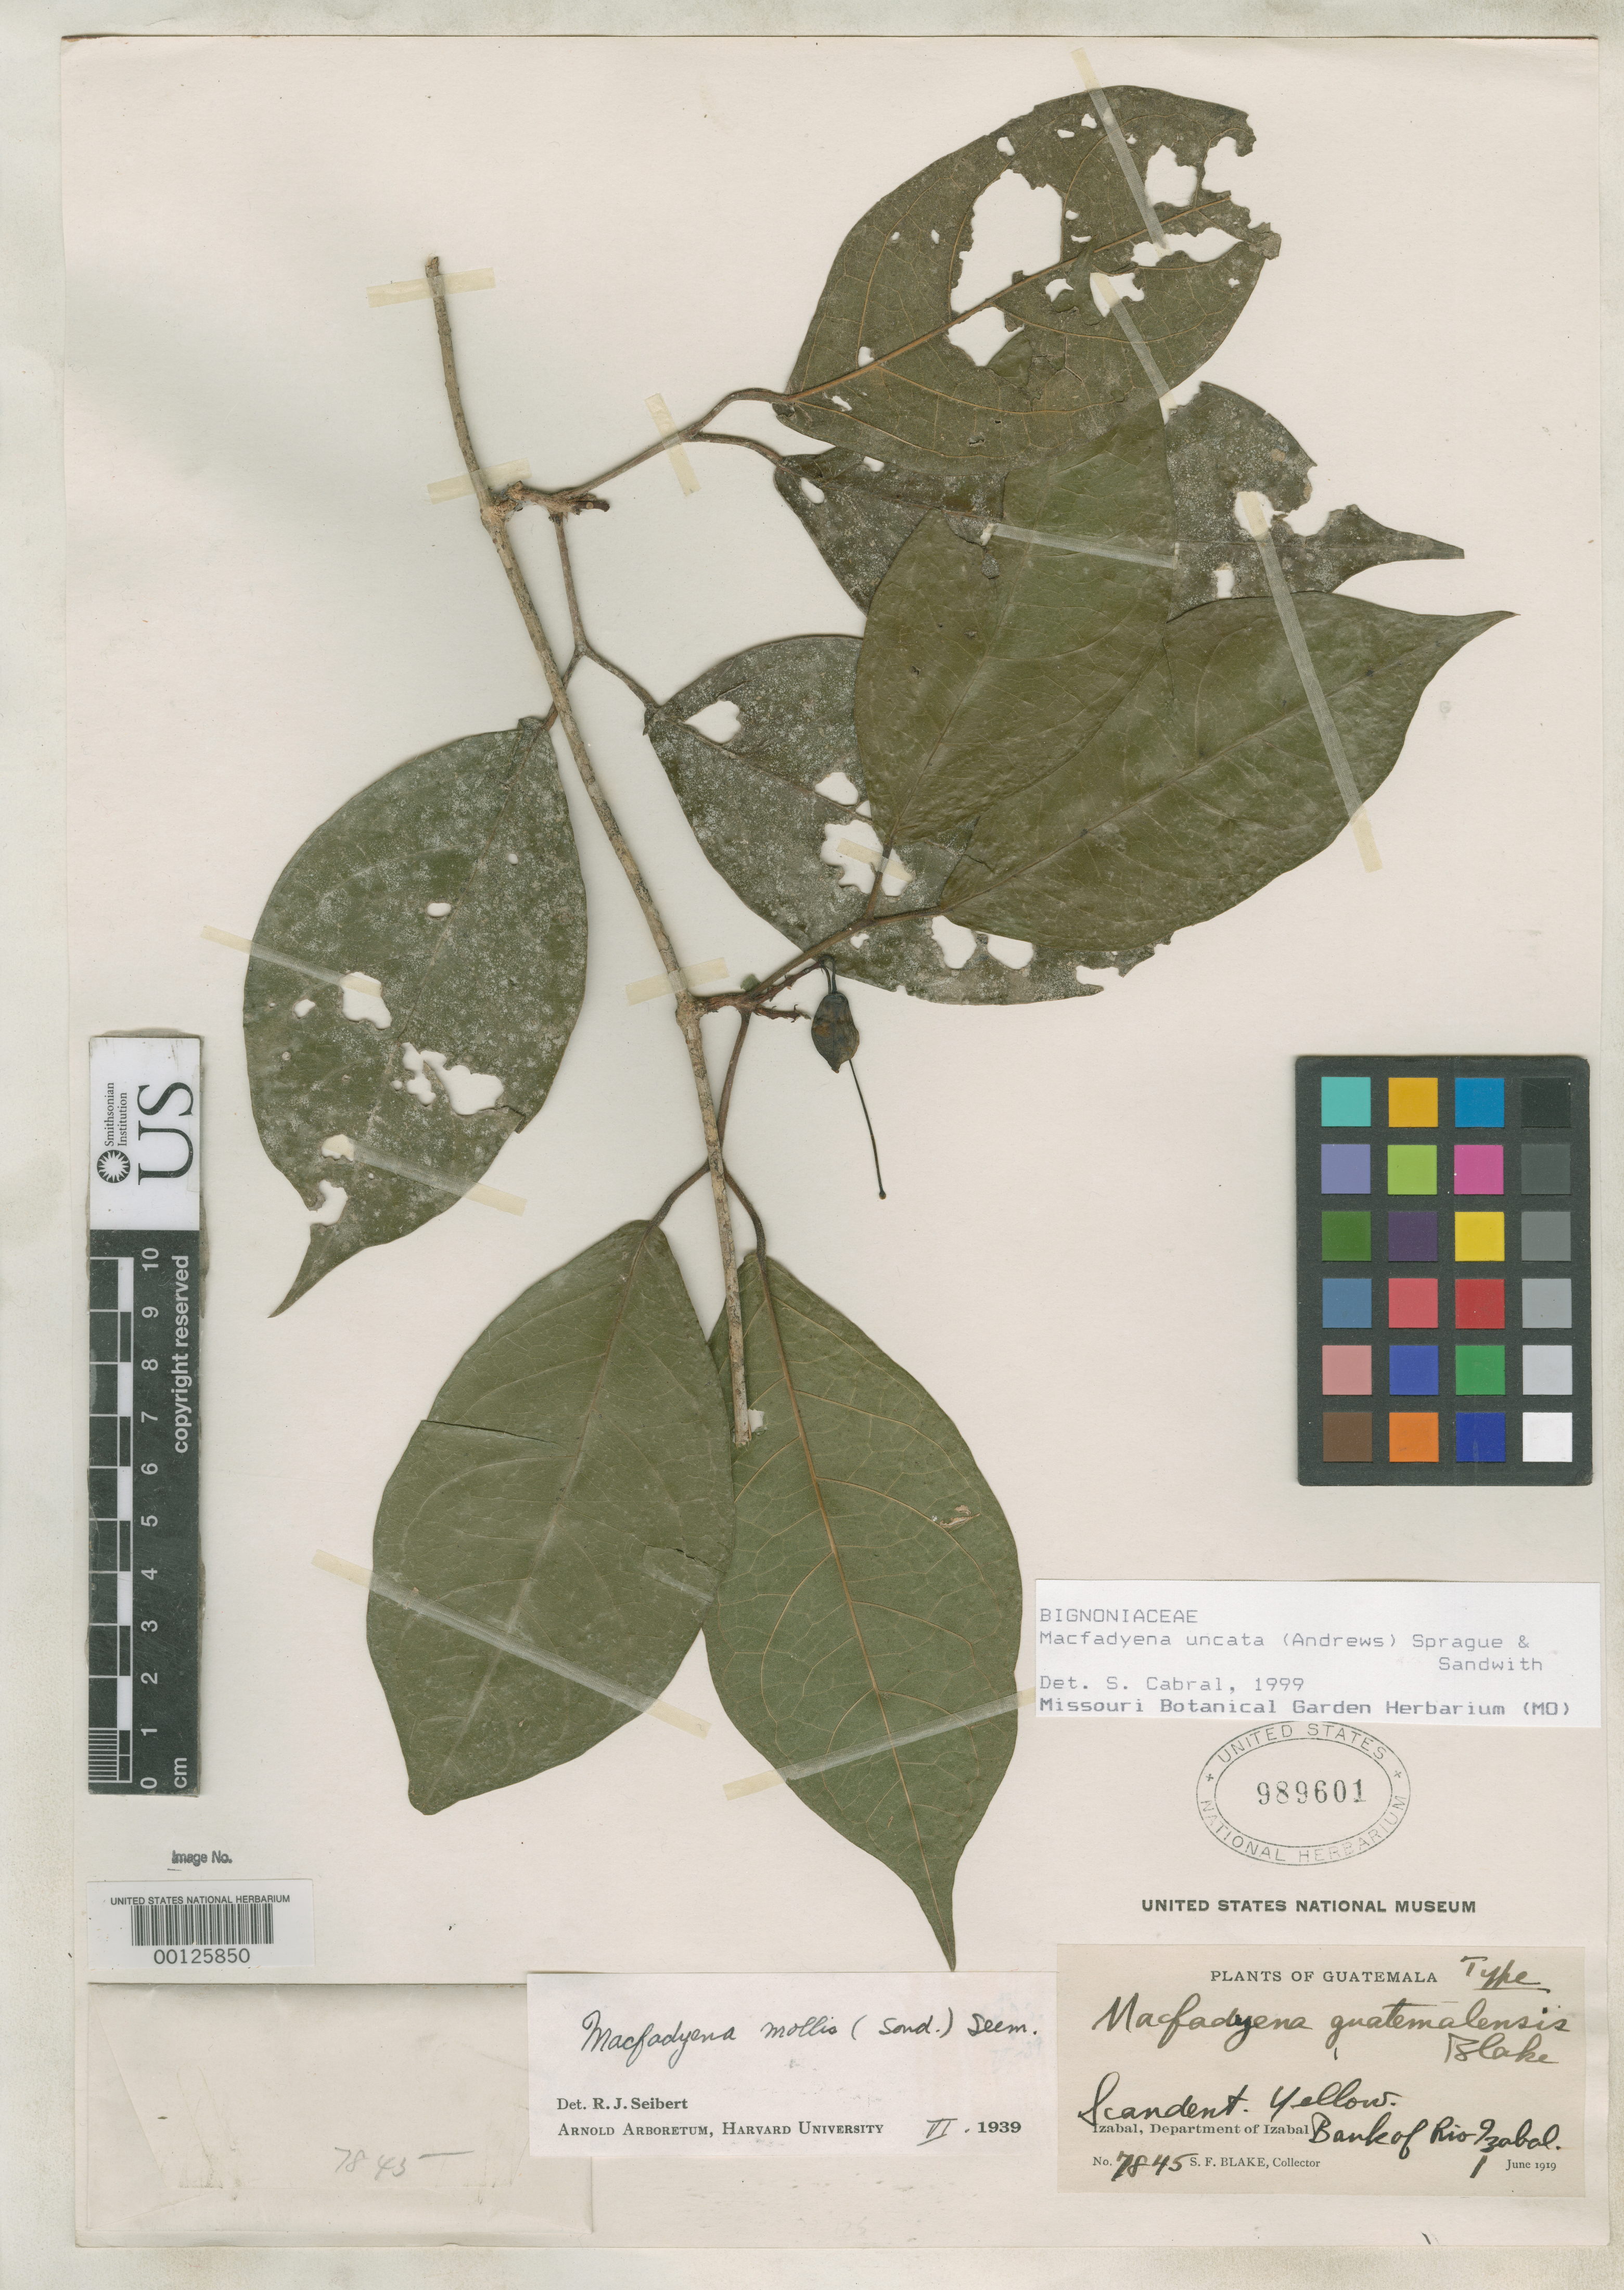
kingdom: Plantae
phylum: Tracheophyta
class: Magnoliopsida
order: Lamiales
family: Bignoniaceae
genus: Macfadyena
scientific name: Macfadyena guatemalensis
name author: S.F. Blake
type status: Holotype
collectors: S. Blake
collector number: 7845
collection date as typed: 01 Jun 1919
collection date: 1919-06-01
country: Guatemala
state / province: Izabal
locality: Rio Izabal, Izabal.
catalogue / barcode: US 989601